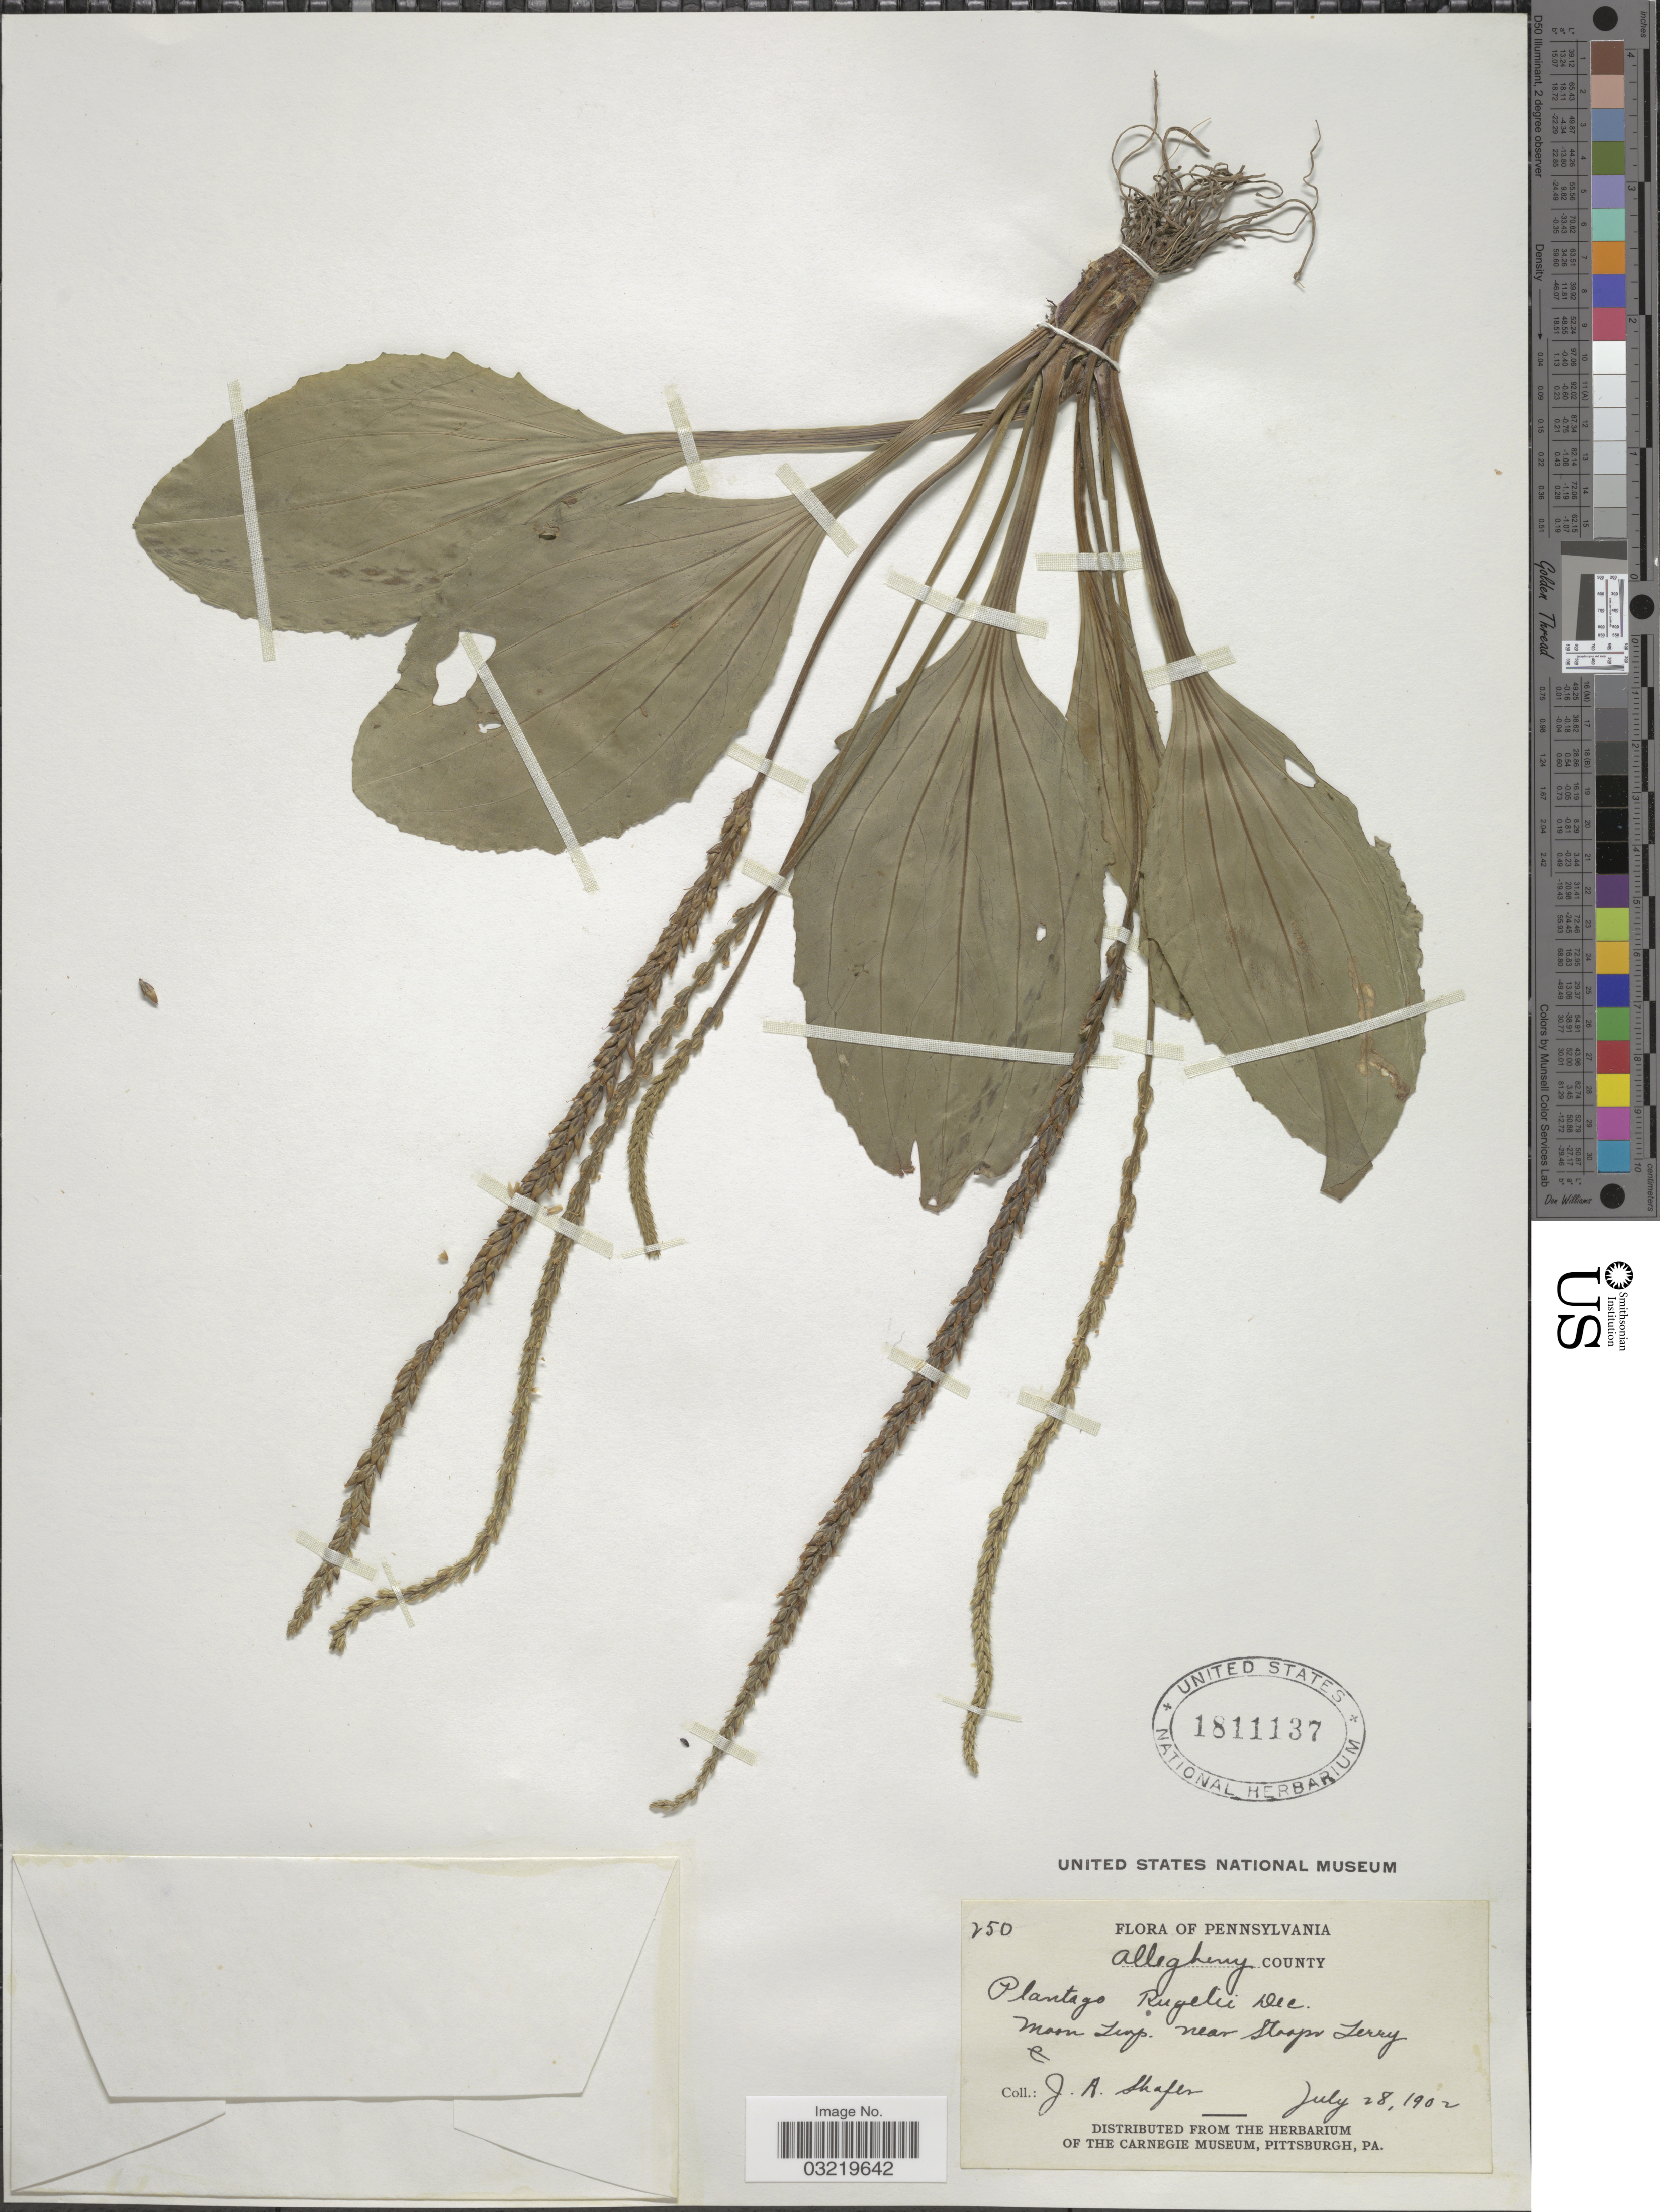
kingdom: Plantae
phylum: Tracheophyta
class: Magnoliopsida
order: Lamiales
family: Plantaginaceae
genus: Plantago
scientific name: Plantago rugelii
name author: Decne.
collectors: J. A. Shafer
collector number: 150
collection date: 1902-07-28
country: United States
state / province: Pennsylvania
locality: Allegheny County. Moon Twp. near Stoops Ferry.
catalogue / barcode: US 1811137